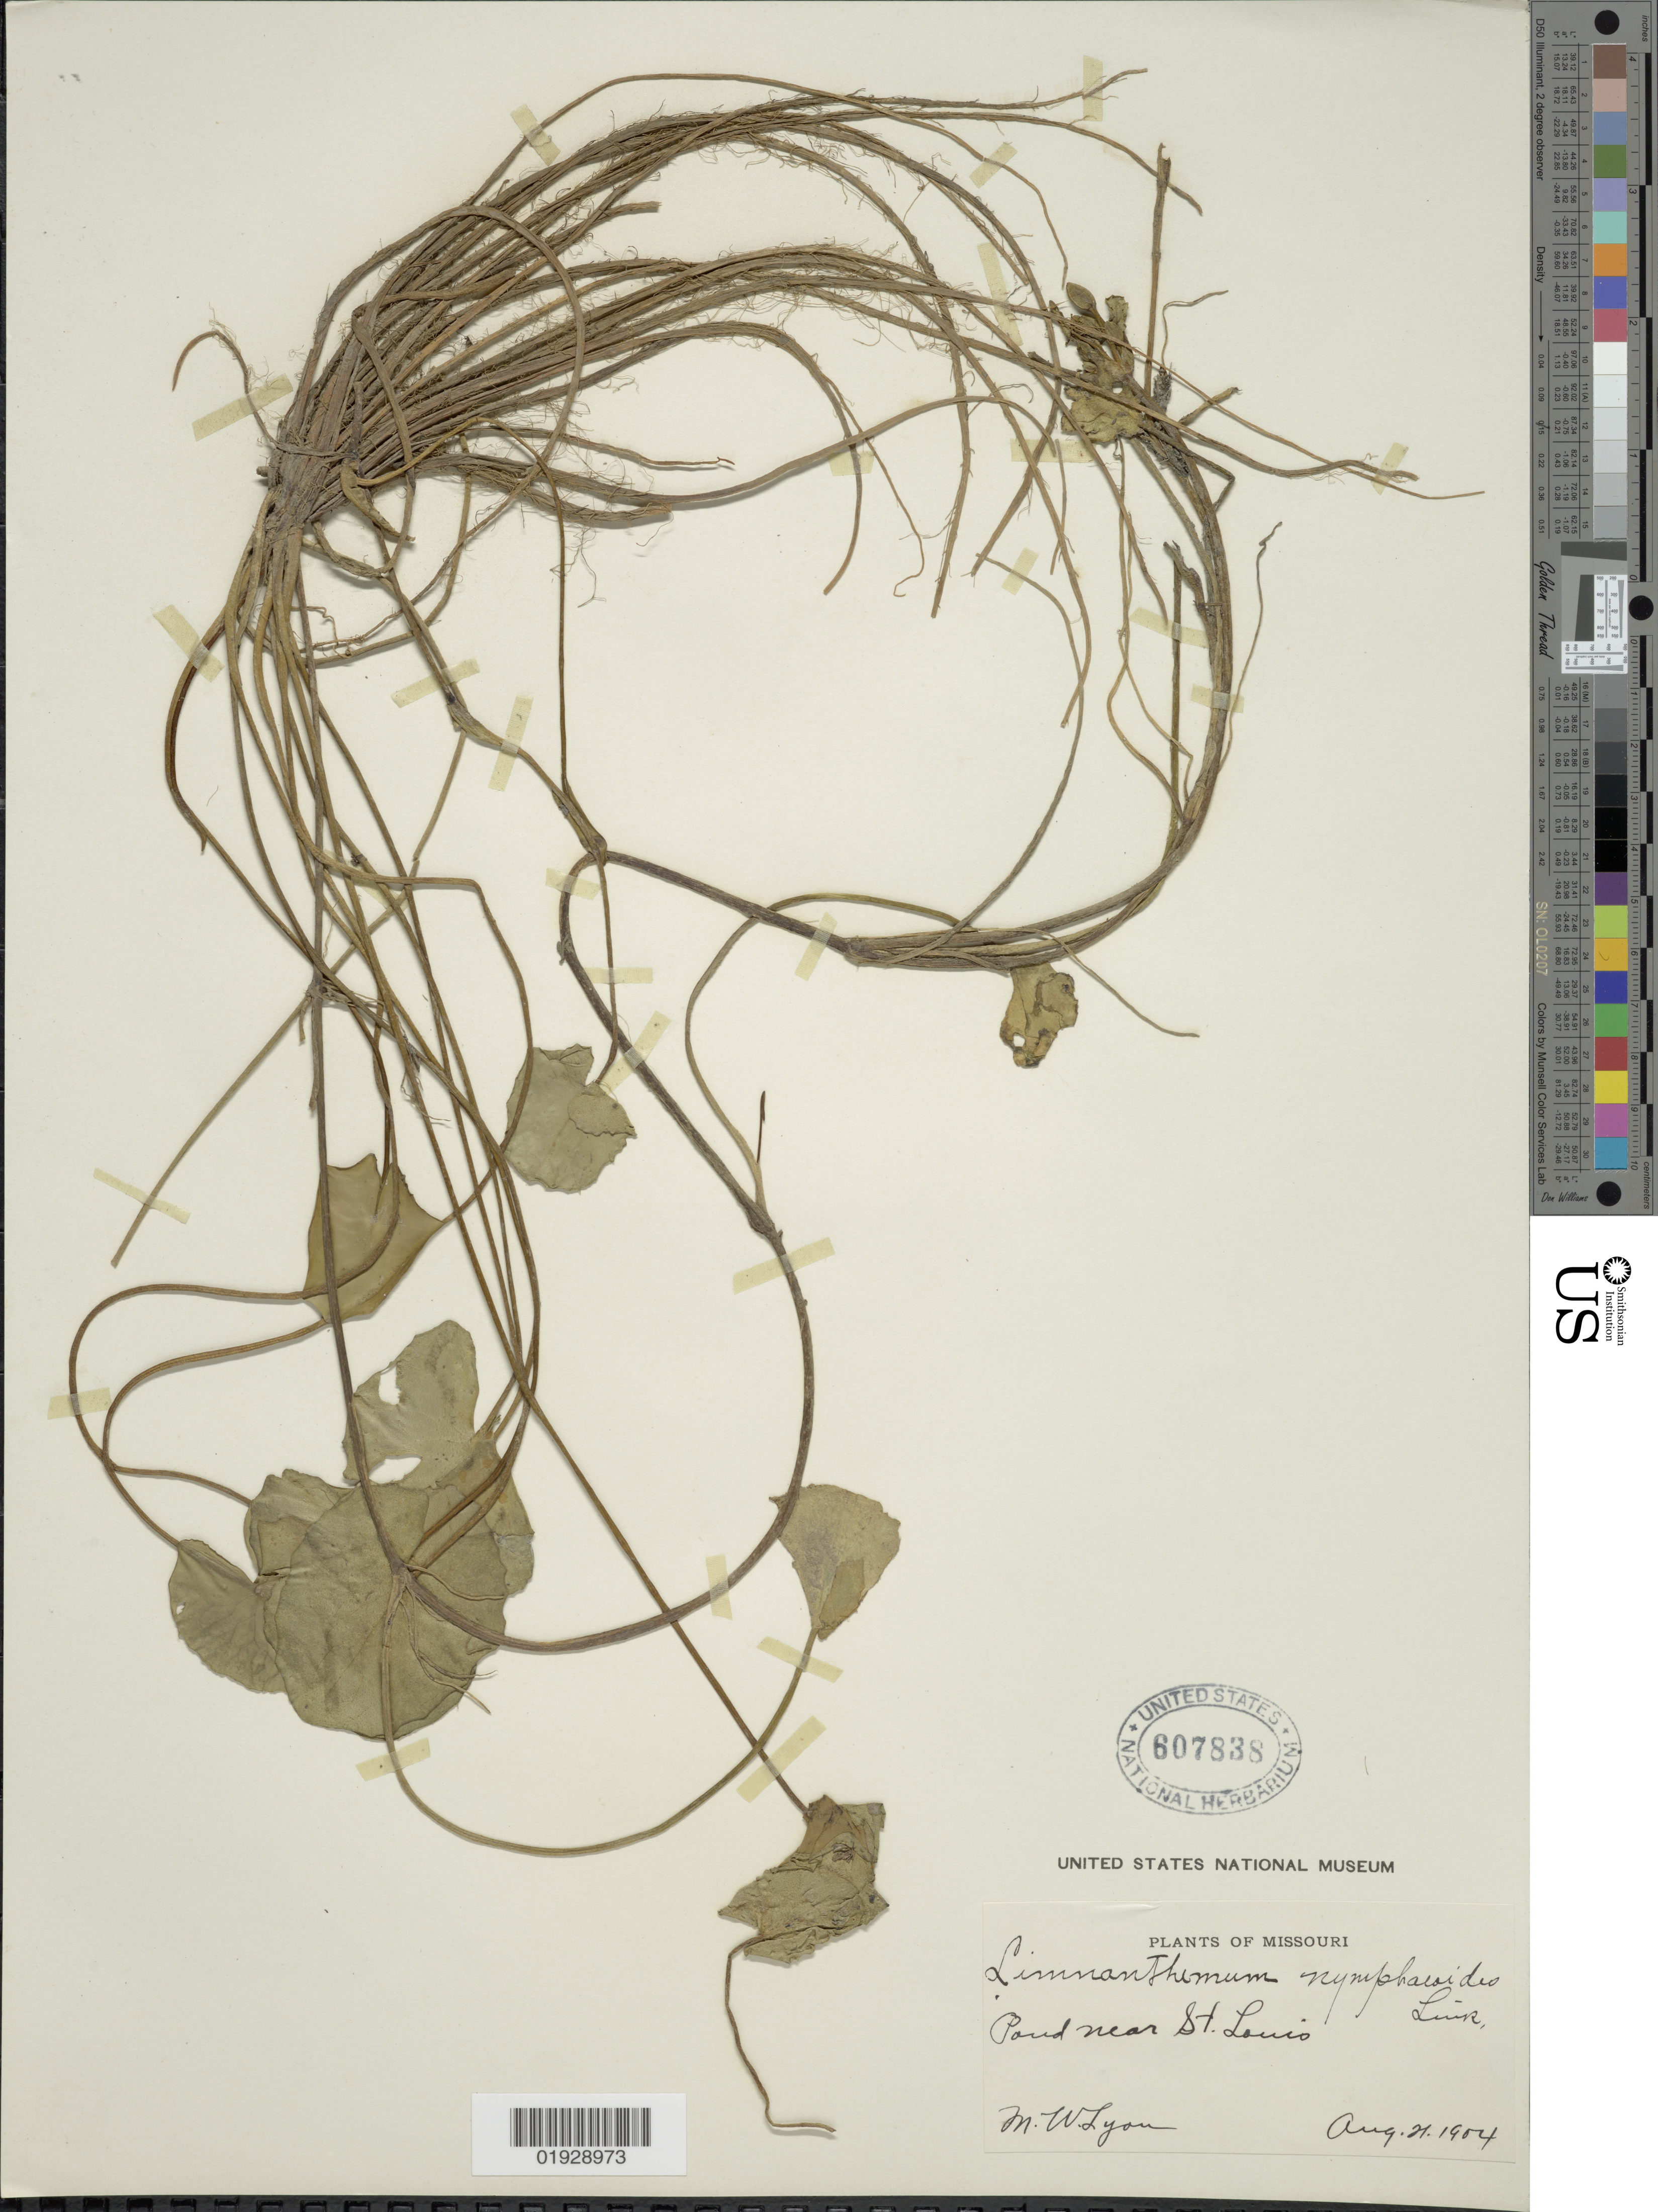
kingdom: Plantae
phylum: Tracheophyta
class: Magnoliopsida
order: Asterales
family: Menyanthaceae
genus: Nymphoides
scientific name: Nymphoides peltata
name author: (J.F. Gmel.) Britton & Rendle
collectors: M. W. Lyon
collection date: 1904-08-21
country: United States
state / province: Missouri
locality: Pond near St. Louis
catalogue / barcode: US 607838